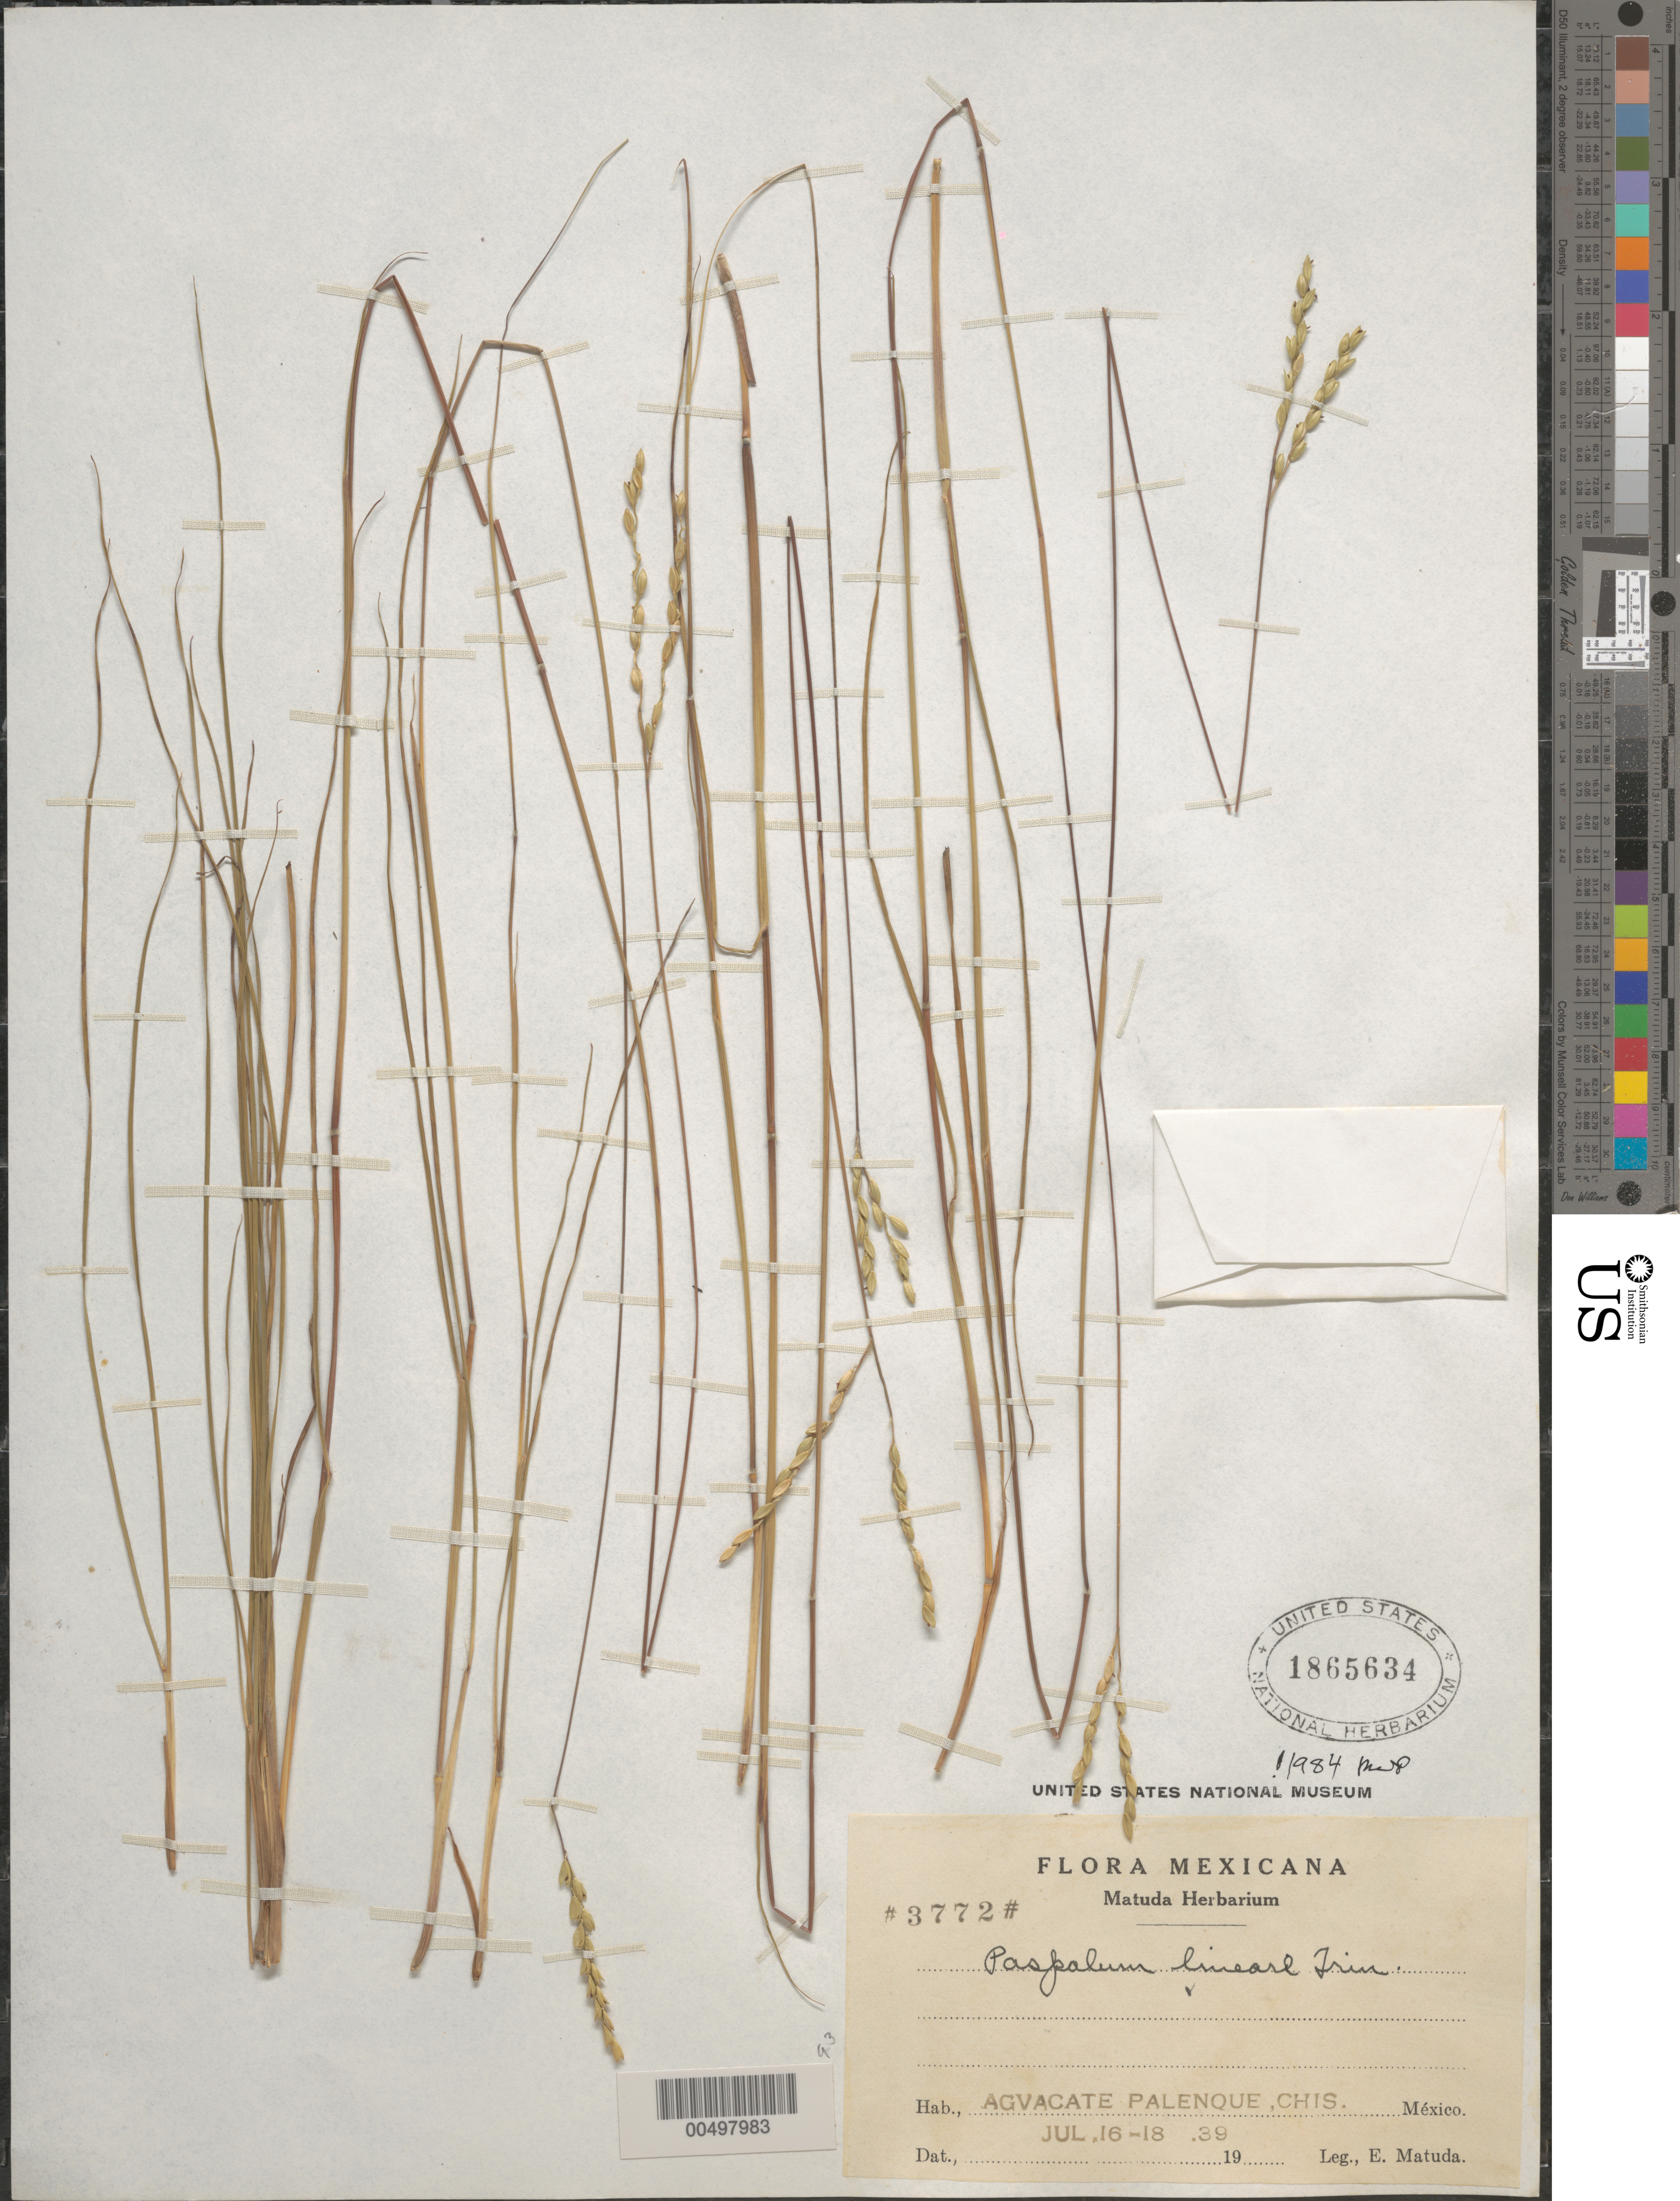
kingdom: Plantae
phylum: Tracheophyta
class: Liliopsida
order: Poales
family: Poaceae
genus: Paspalum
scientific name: Paspalum lineare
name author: Trin.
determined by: Pohl, R. W.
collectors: E. Matuda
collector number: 3772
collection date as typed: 16 Jul 1939 to 18 Jul 1939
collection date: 1939-07-16/1939-07-18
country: Mexico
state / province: Chiapas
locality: Agvacate Palenque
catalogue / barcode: US 1865634